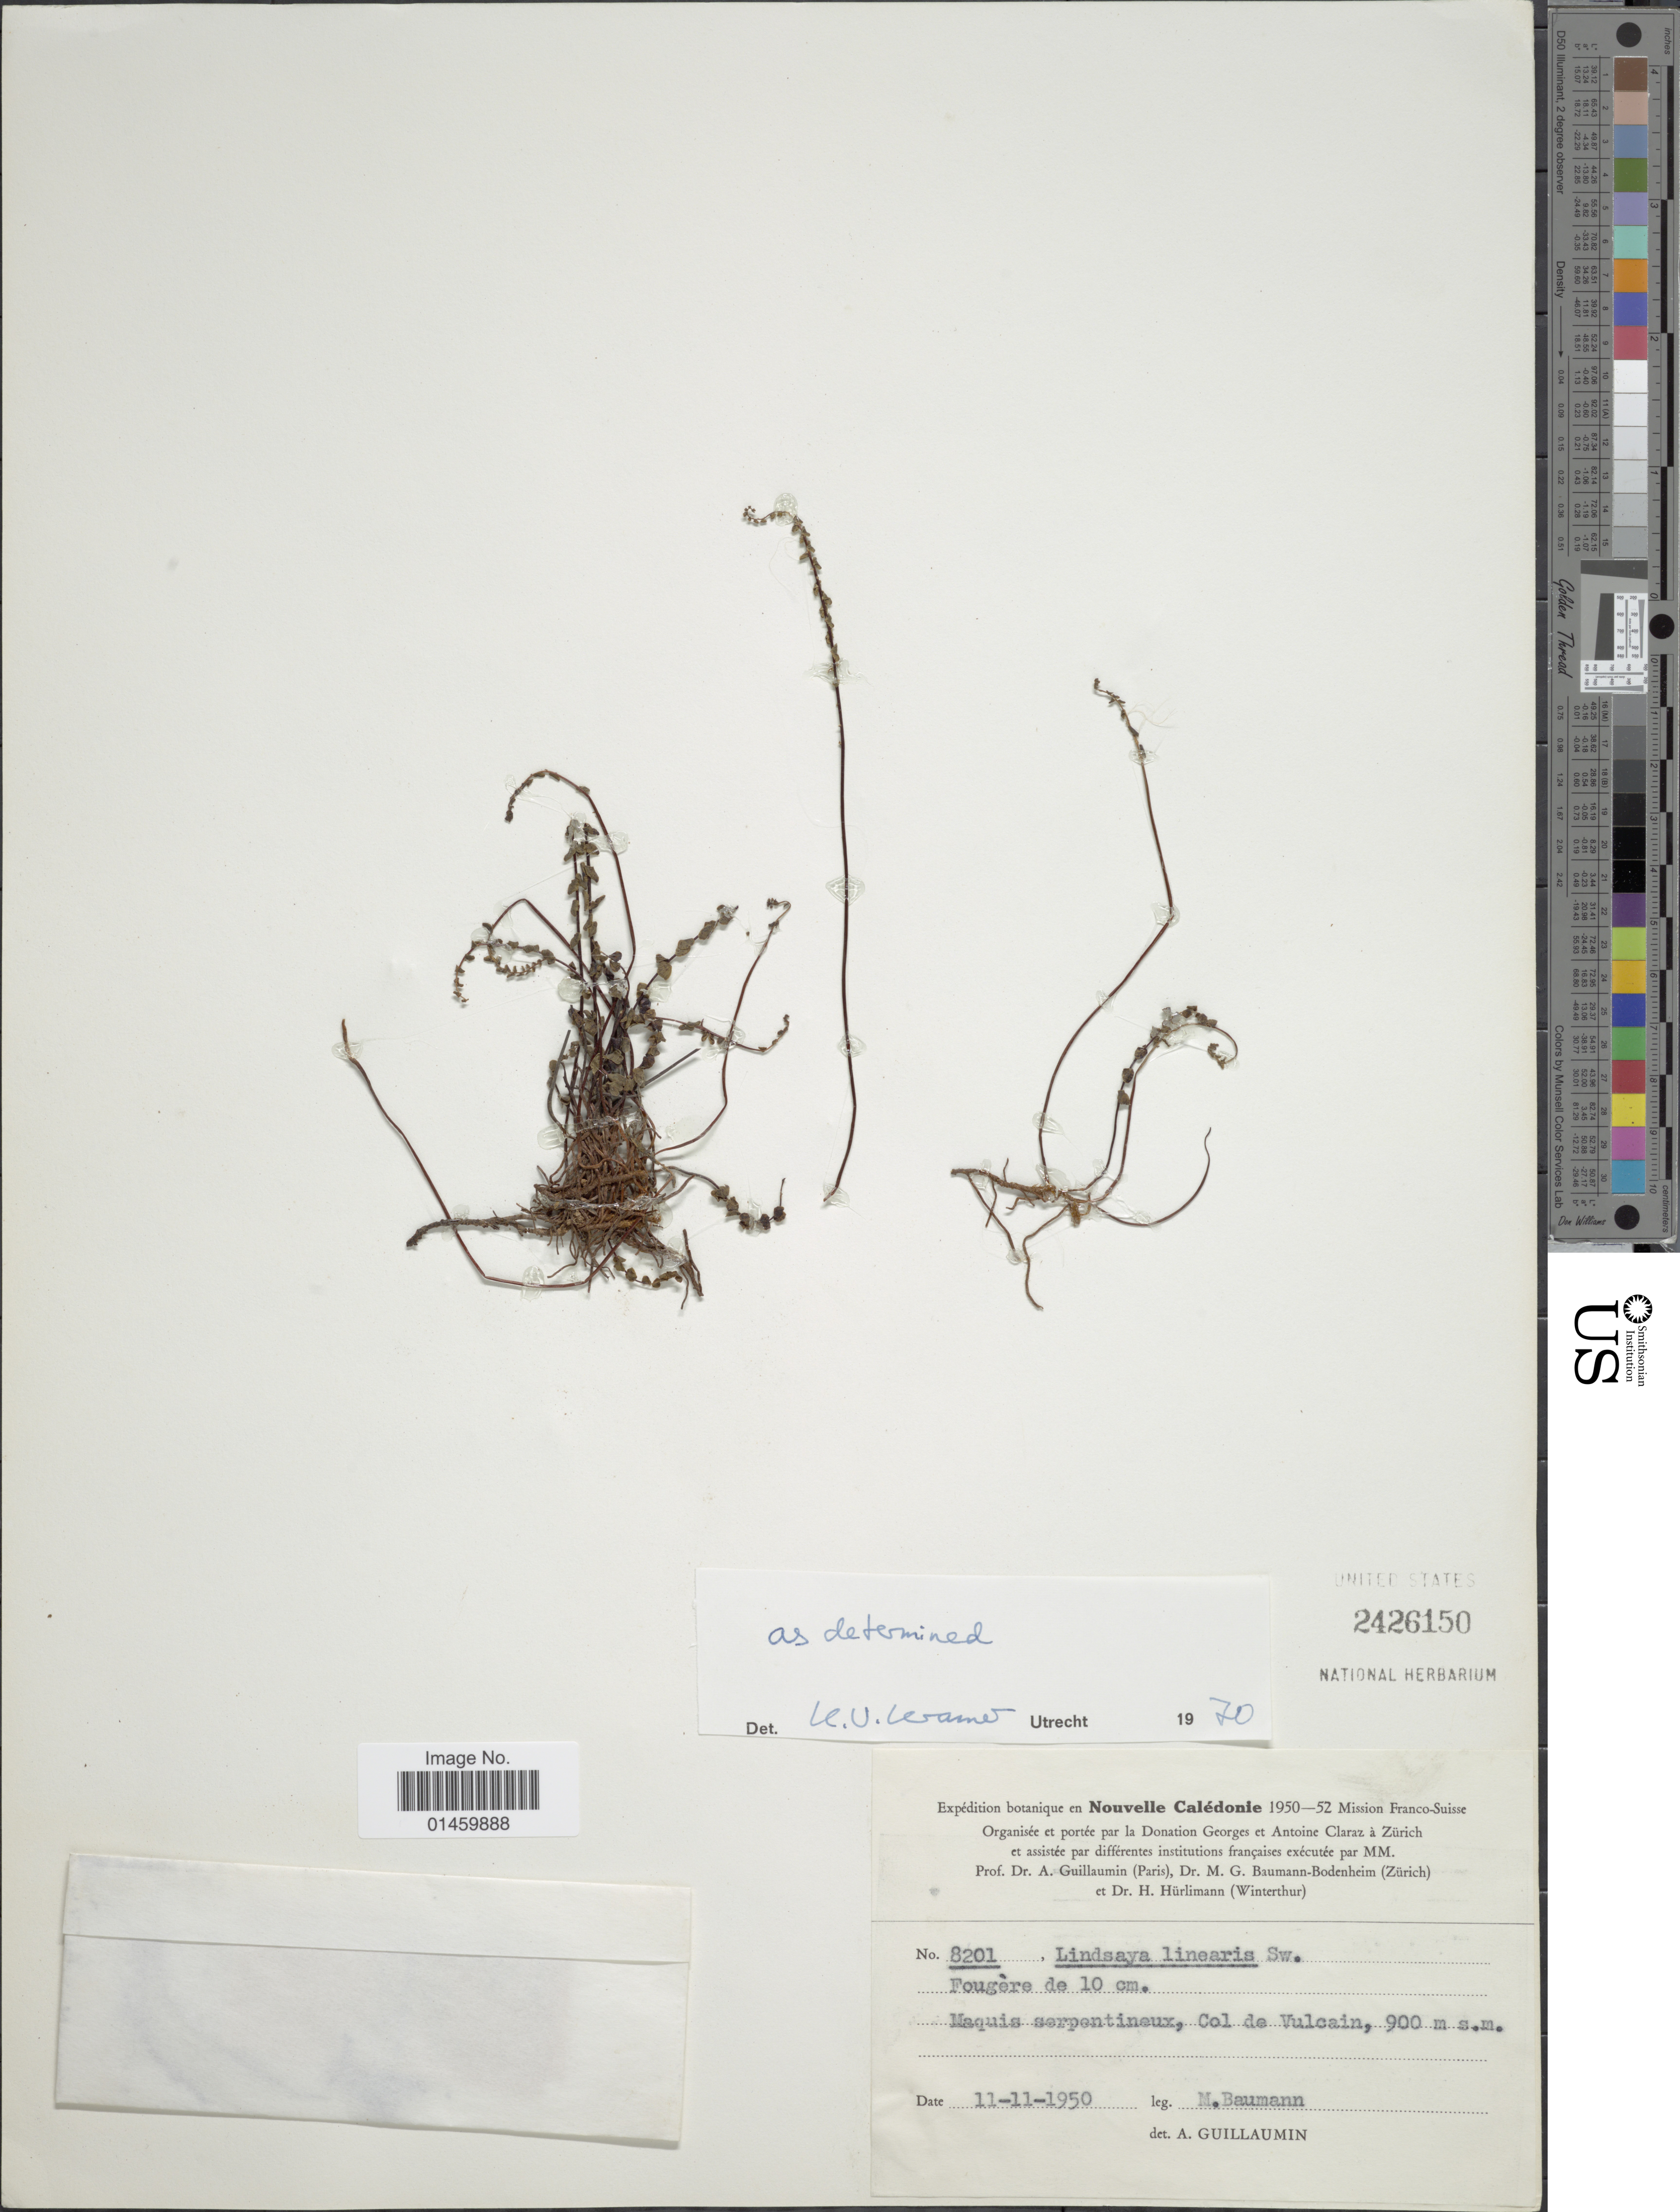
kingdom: Plantae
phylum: Tracheophyta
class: Polypodiopsida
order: Polypodiales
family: Lindsaeaceae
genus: Lindsaea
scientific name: Lindsaea linearis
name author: Sw.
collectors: M. Baumann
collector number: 8201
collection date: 1950-11-11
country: New Caledonia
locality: Nouvelle Caledonie. Maquis serpentineux, Col de Vulcain.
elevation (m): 900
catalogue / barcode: US 2426150